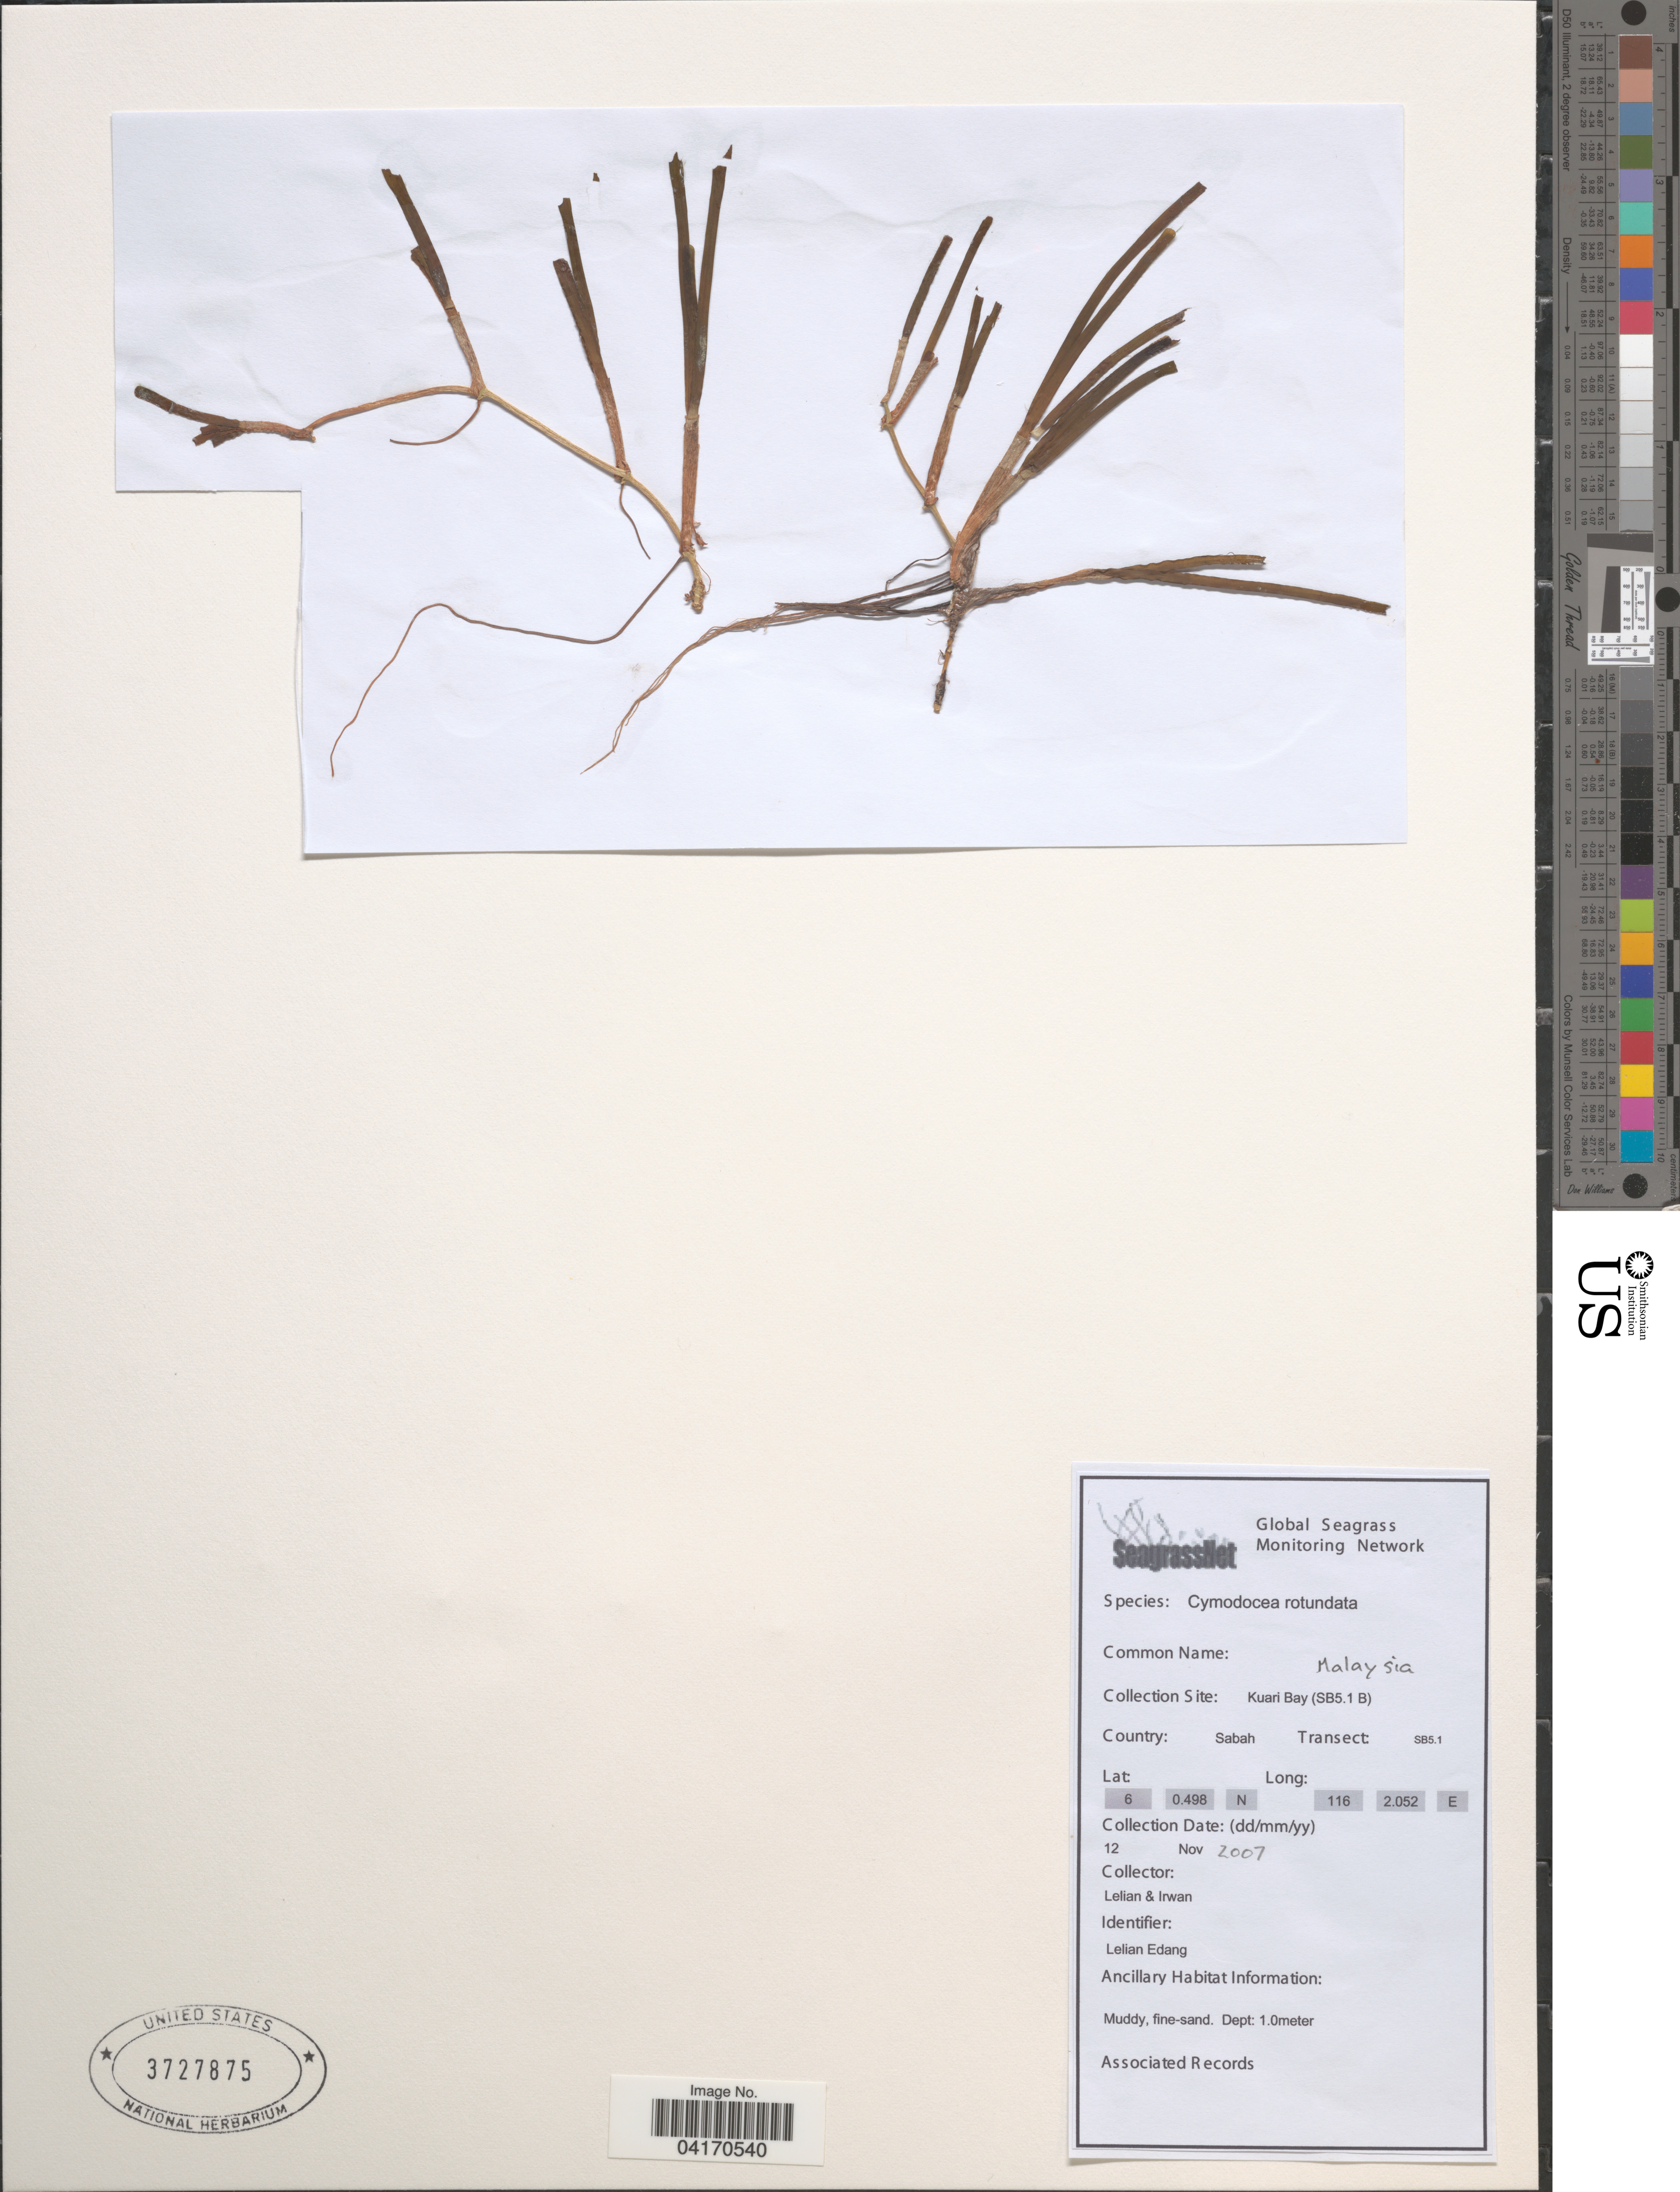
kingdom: Plantae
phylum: Tracheophyta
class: Liliopsida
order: Alismatales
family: Cymodoceaceae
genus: Cymodocea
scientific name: Cymodocea rotundata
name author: Asch. & Schweinf.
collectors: Lelian & Irwan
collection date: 2007-11-12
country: Malaysia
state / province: Sabah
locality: Collection Site: Kuari Bay (SB5.1B). Country: Sabah. Transect: SB5.1.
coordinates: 6 0.498, 116 2.052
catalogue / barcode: US 3727875